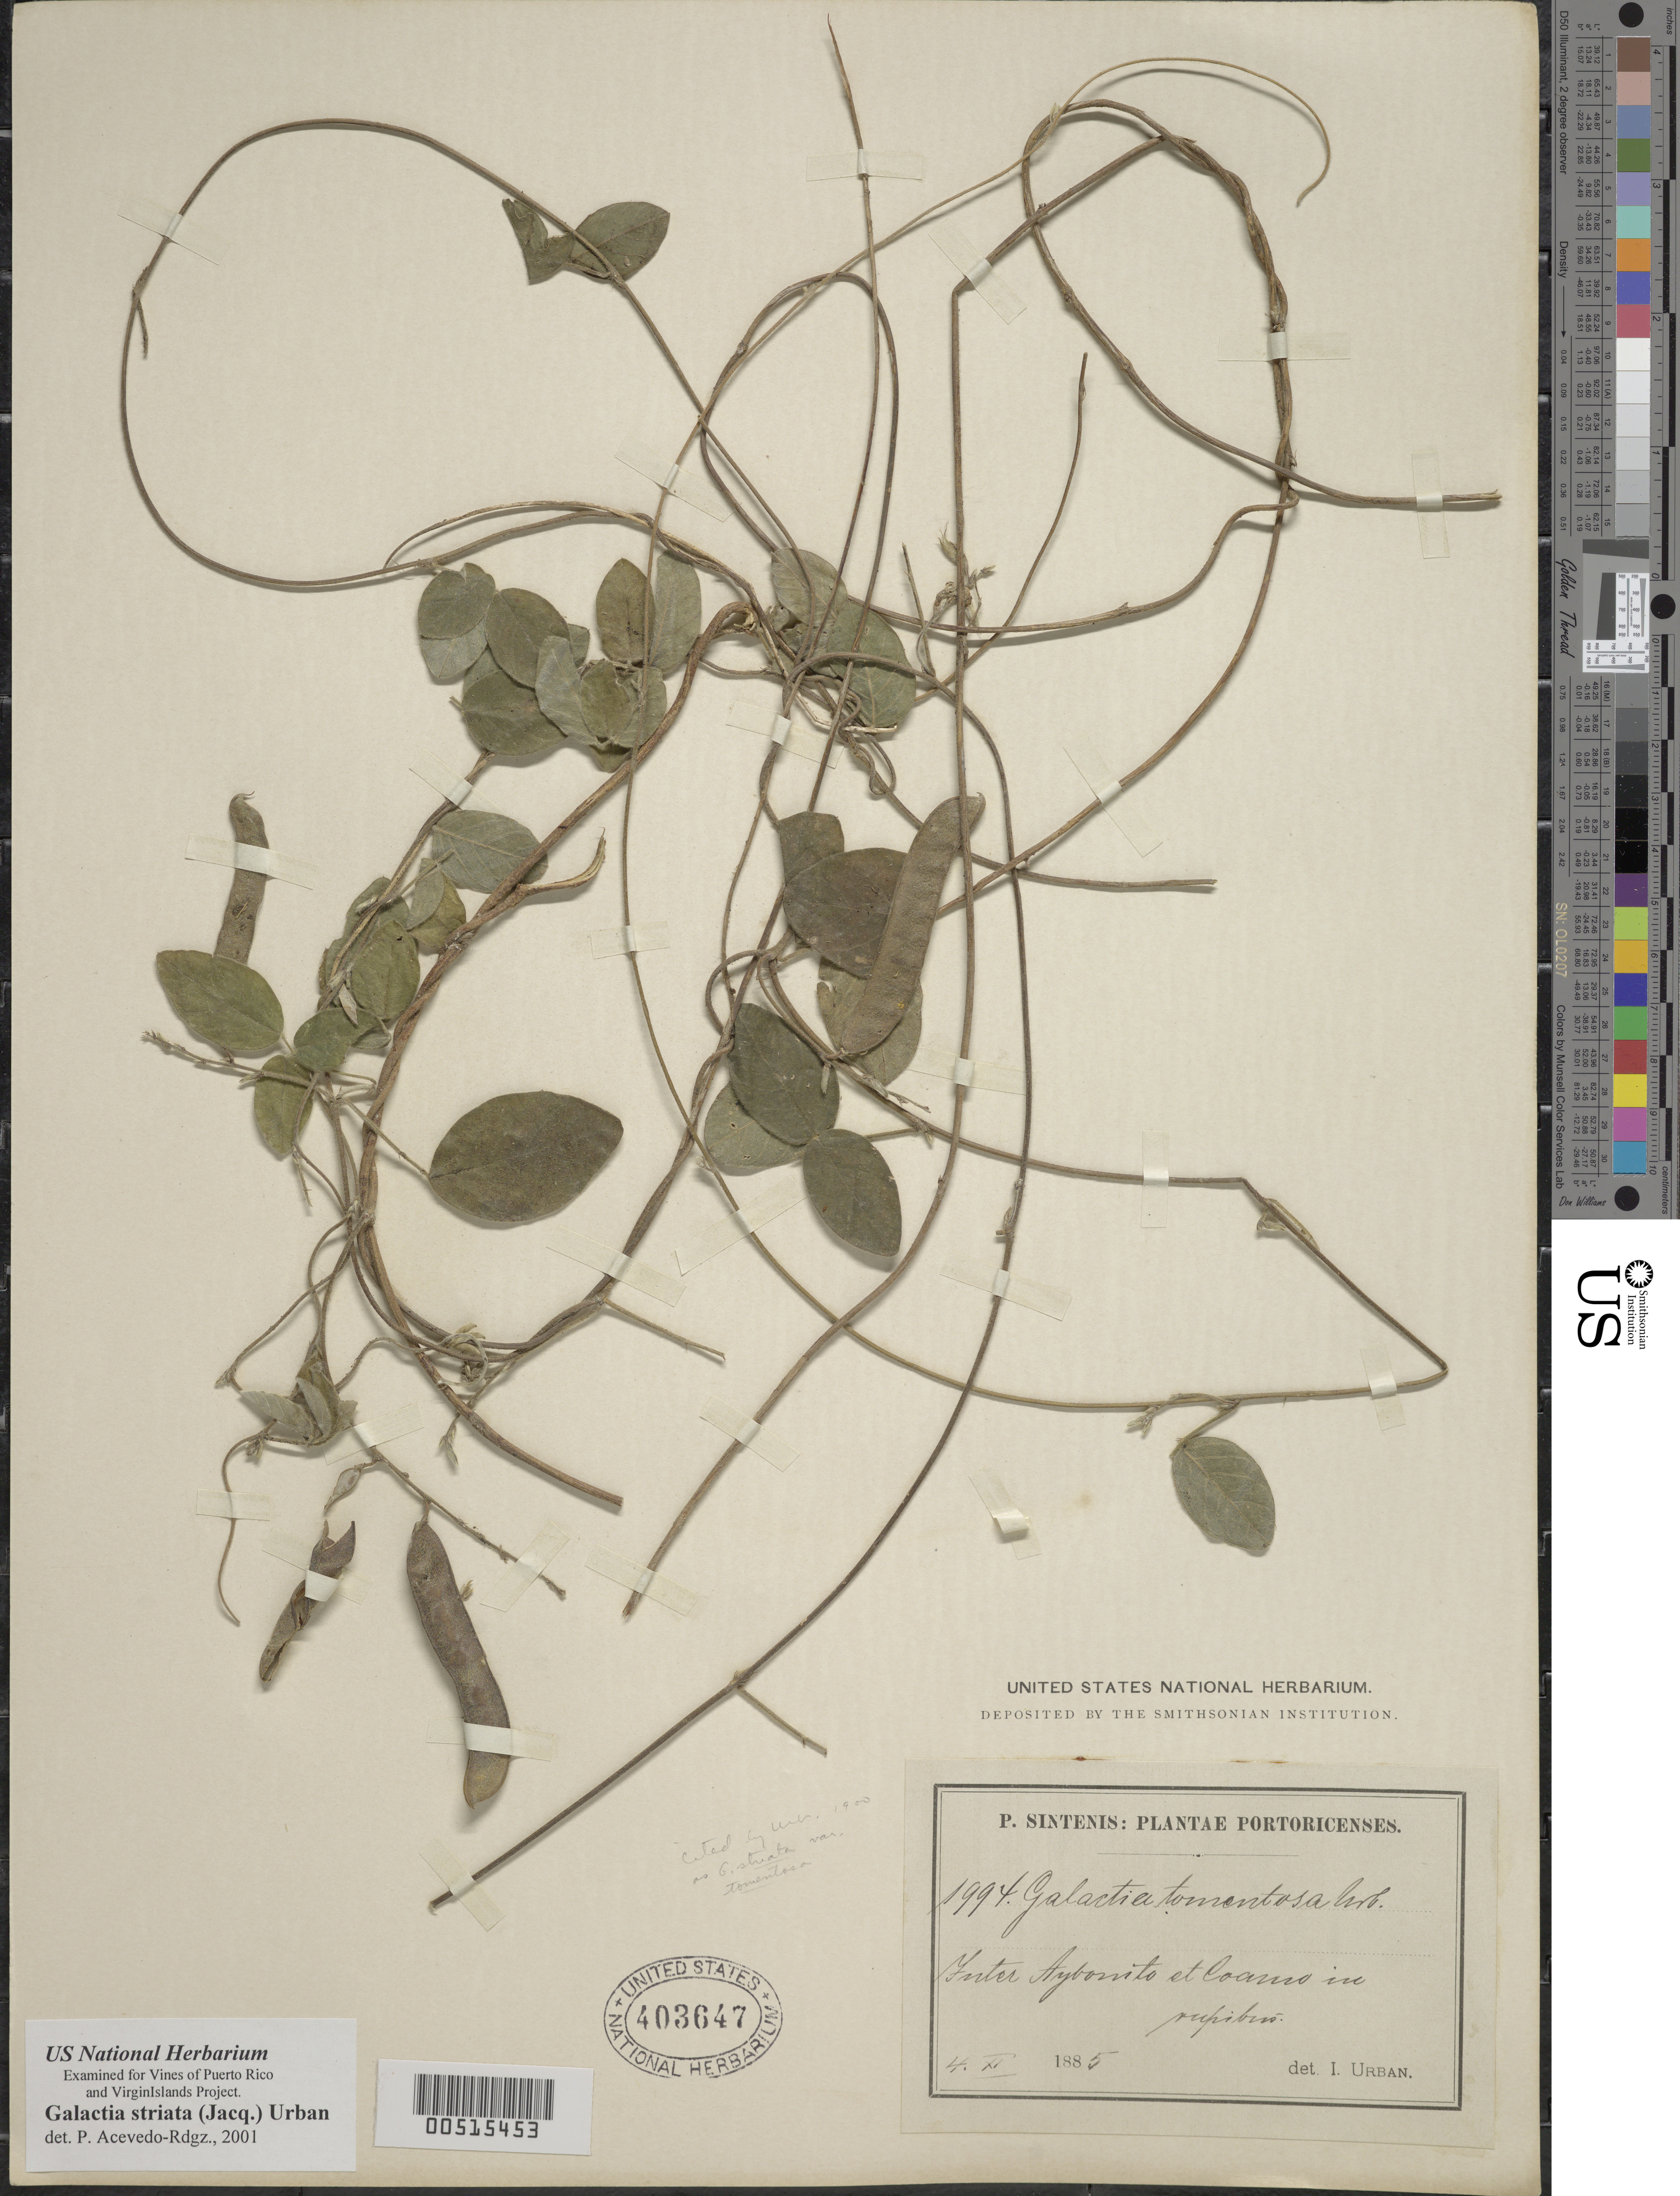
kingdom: Plantae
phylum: Tracheophyta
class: Magnoliopsida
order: Fabales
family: Fabaceae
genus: Galactia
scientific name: Galactia striata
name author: (Jacq.) Urb.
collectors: P. Sintenis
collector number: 1994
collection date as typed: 04 Nov 1885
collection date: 1885-11-04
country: Puerto Rico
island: Greater Antilles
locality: Inter Aibonito et Coamo.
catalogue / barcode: US 403647